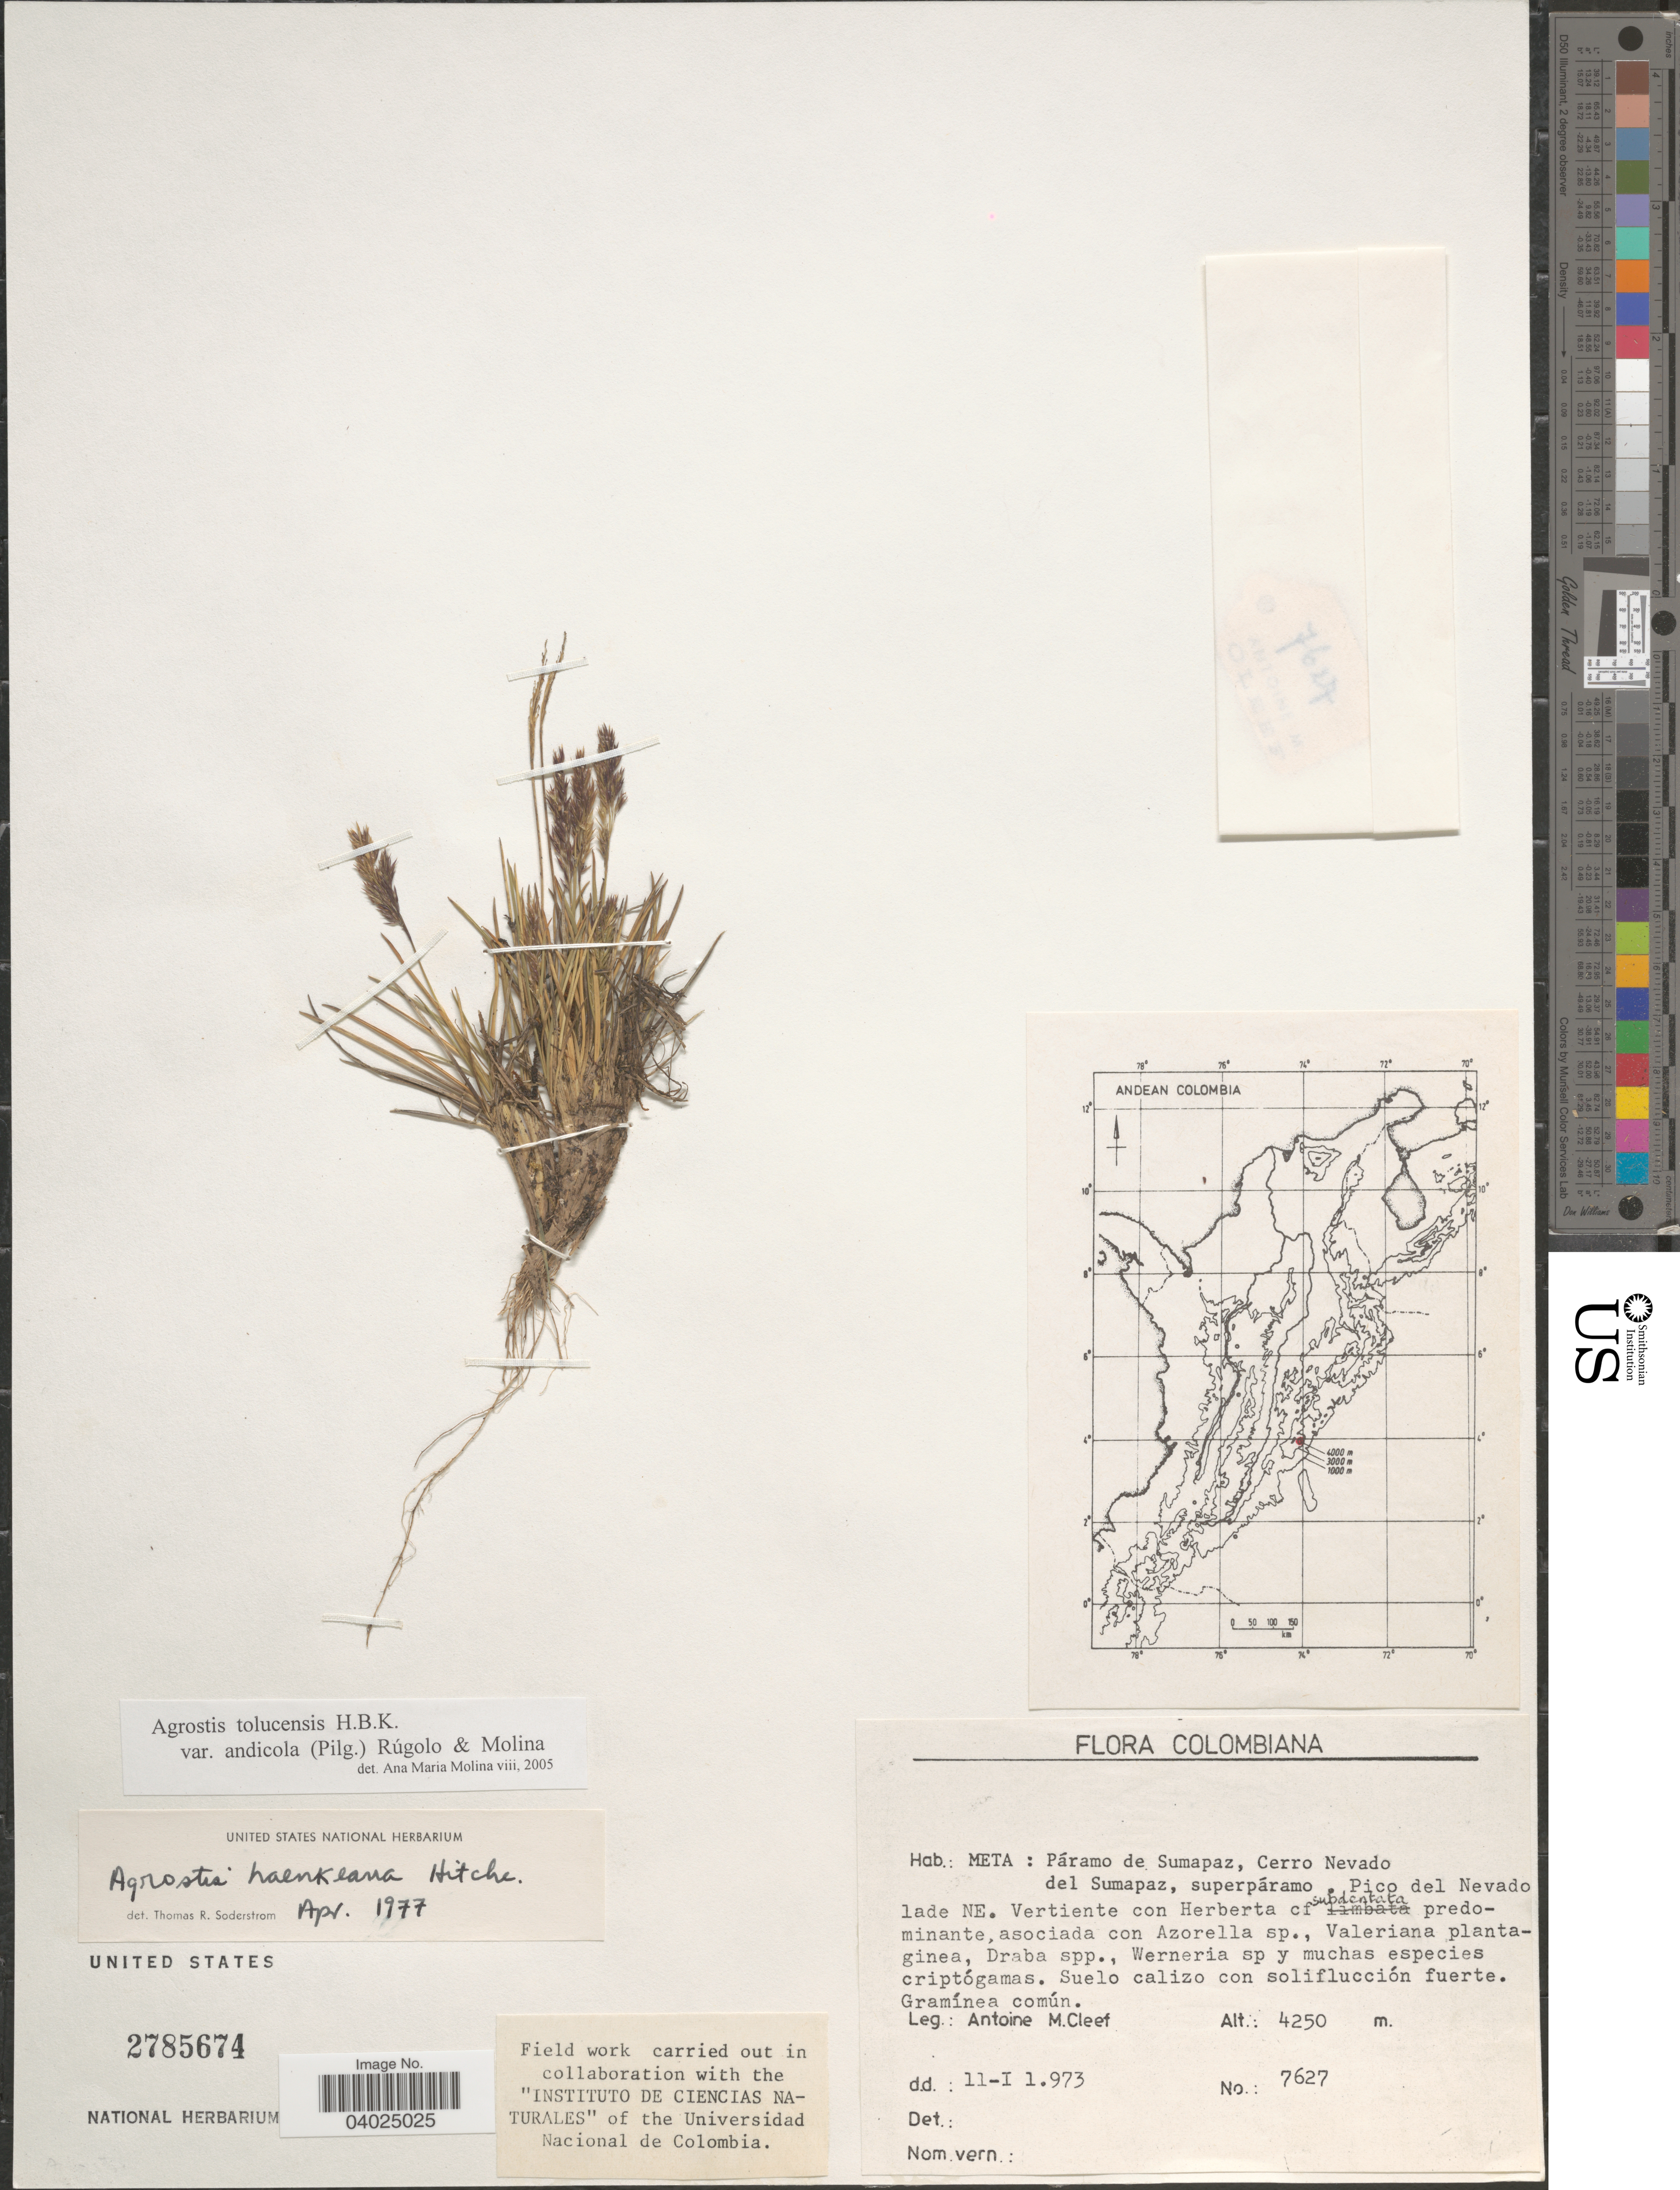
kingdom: Plantae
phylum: Tracheophyta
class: Liliopsida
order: Poales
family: Poaceae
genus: Agrostis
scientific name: Agrostis tolucensis var. andicola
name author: (Pilg.) Rúgolo & A.M. Molina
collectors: A. M. Cleef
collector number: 7627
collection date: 1973-01-11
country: Colombia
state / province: Meta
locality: Páramo de Sumapaz, Cerro Nevado del Sumapaz, superpáramo, Pico del Nevado lade NE.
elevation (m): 4250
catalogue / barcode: US 2785674